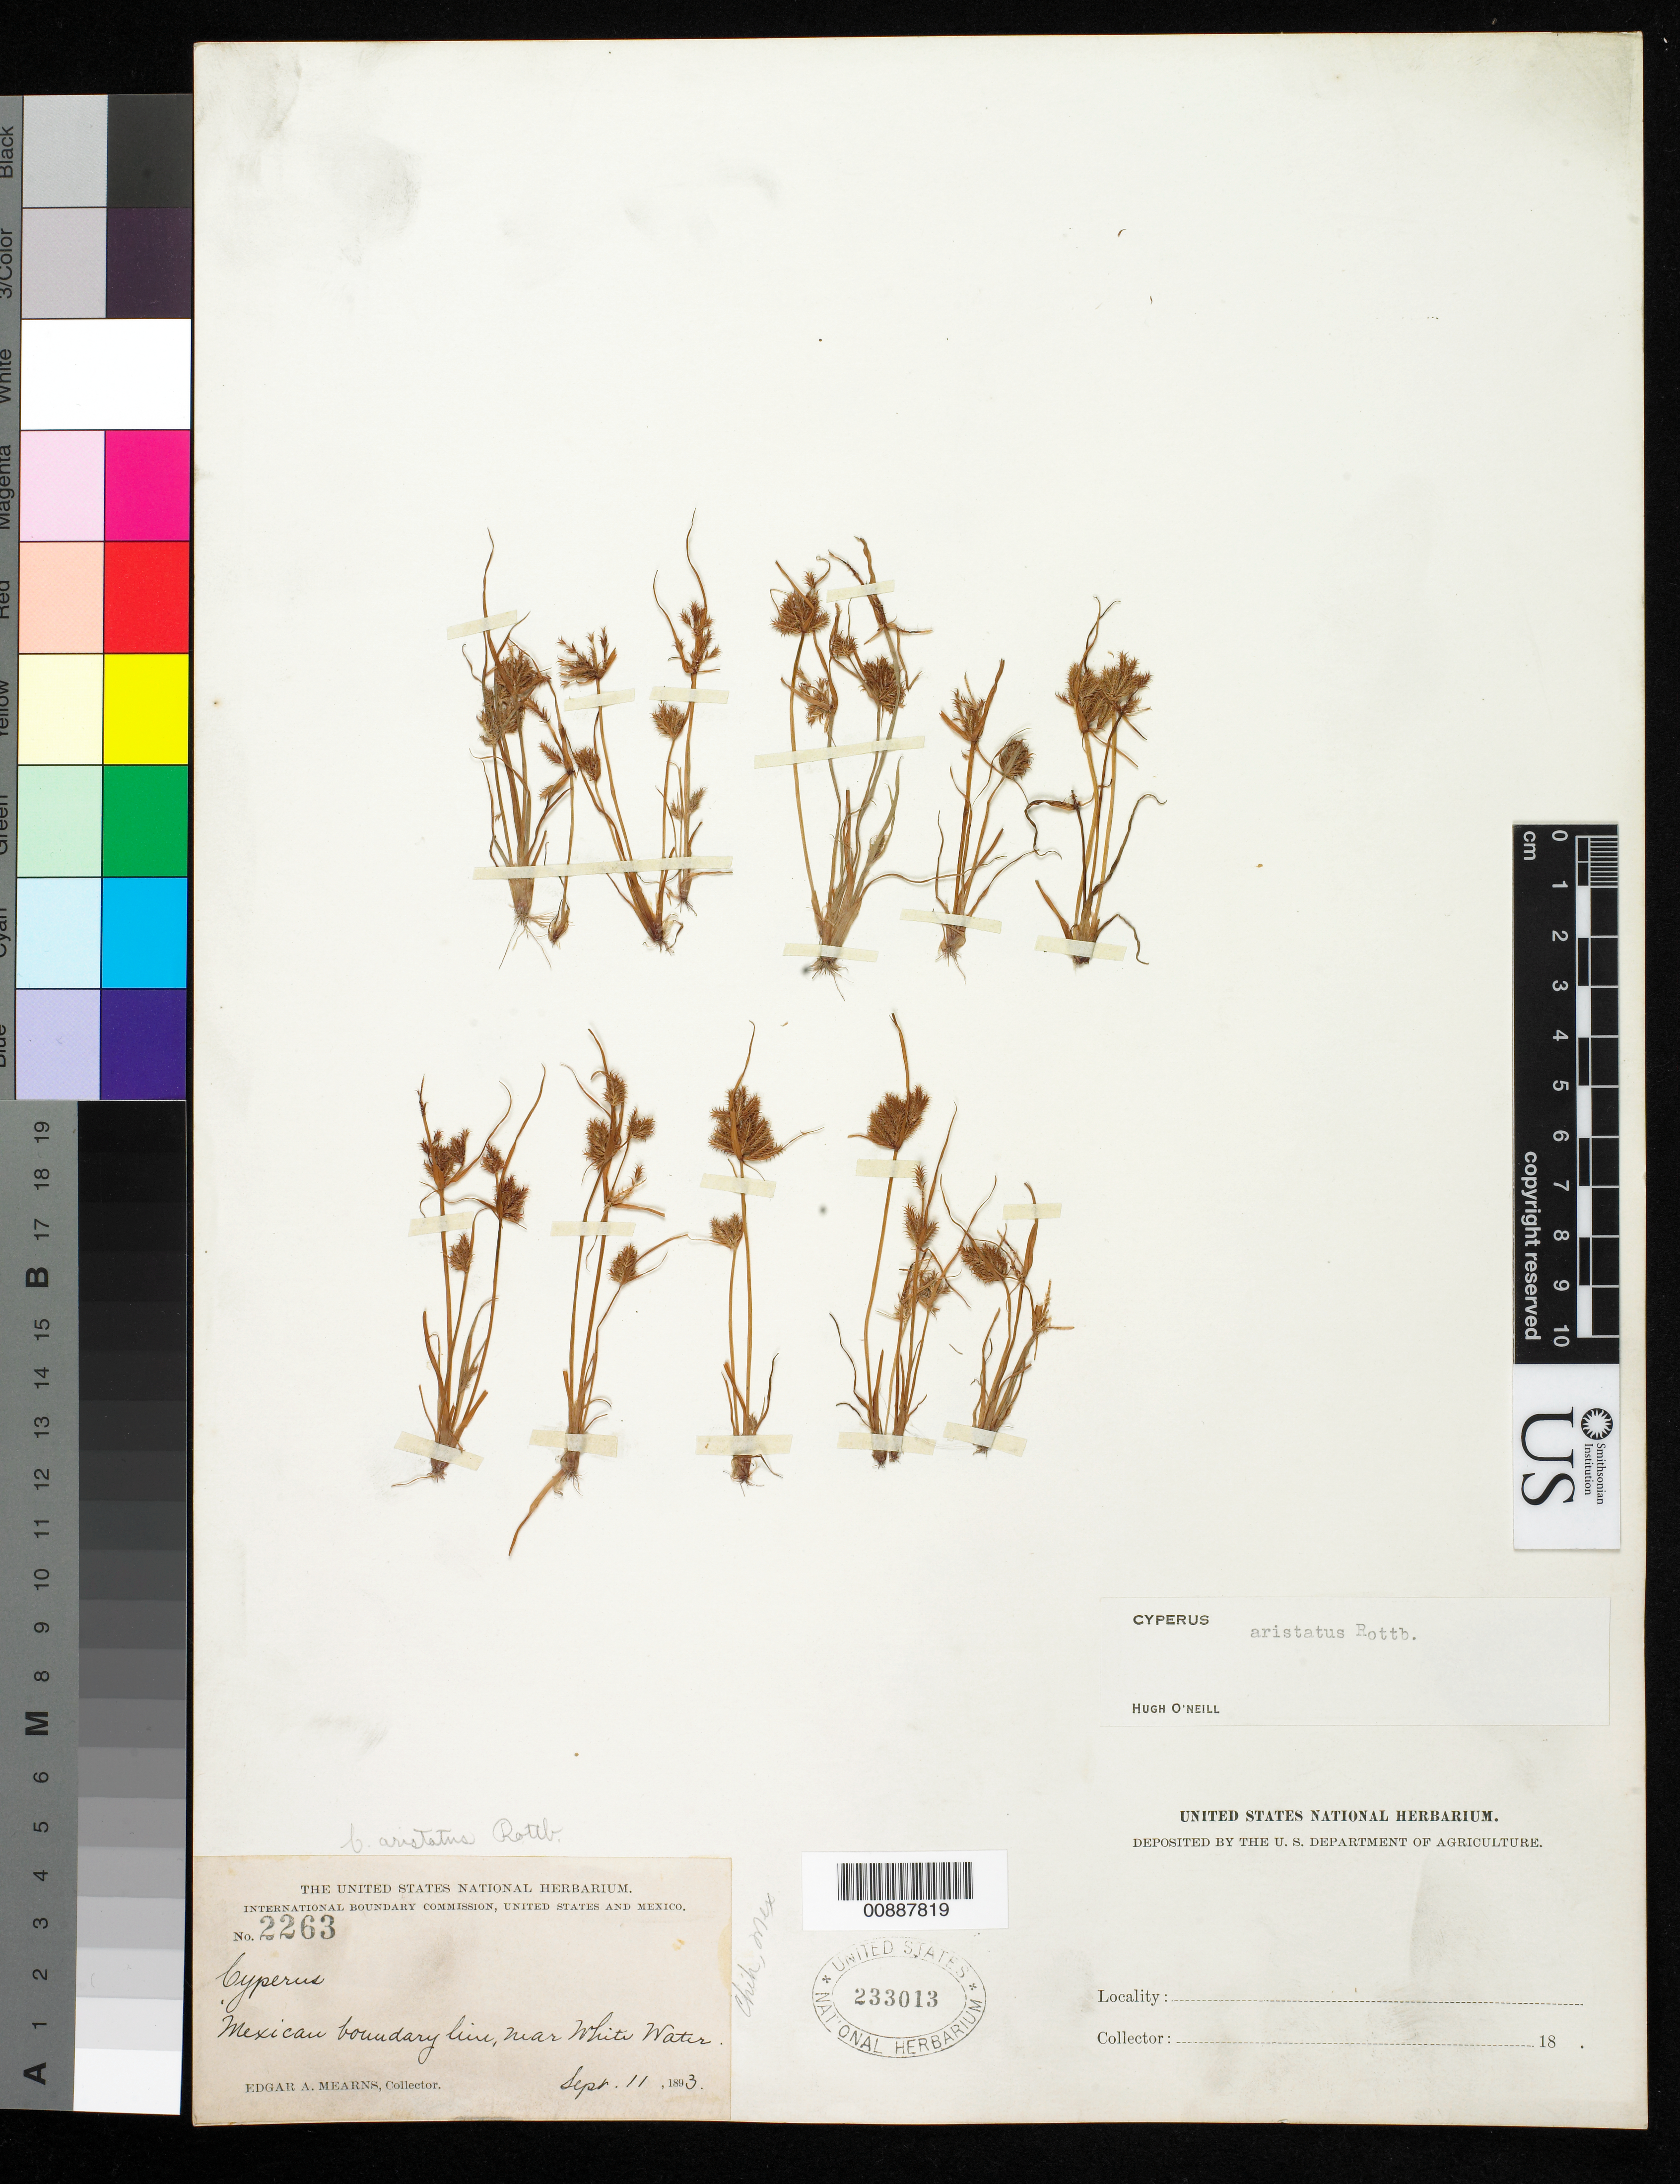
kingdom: Plantae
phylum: Tracheophyta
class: Liliopsida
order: Poales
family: Cyperaceae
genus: Cyperus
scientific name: Cyperus squarrosus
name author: L.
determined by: Strong, Mark T., (BOT), Smithsonian Institution - National Museum of Natural History (UNITED STATES)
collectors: E. A. Mearns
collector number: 2263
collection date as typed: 11 Sep 1893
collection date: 1893-09-11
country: Mexico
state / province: Chihuahua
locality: Mexican Boundary Line, near White Water.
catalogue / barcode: US 233013